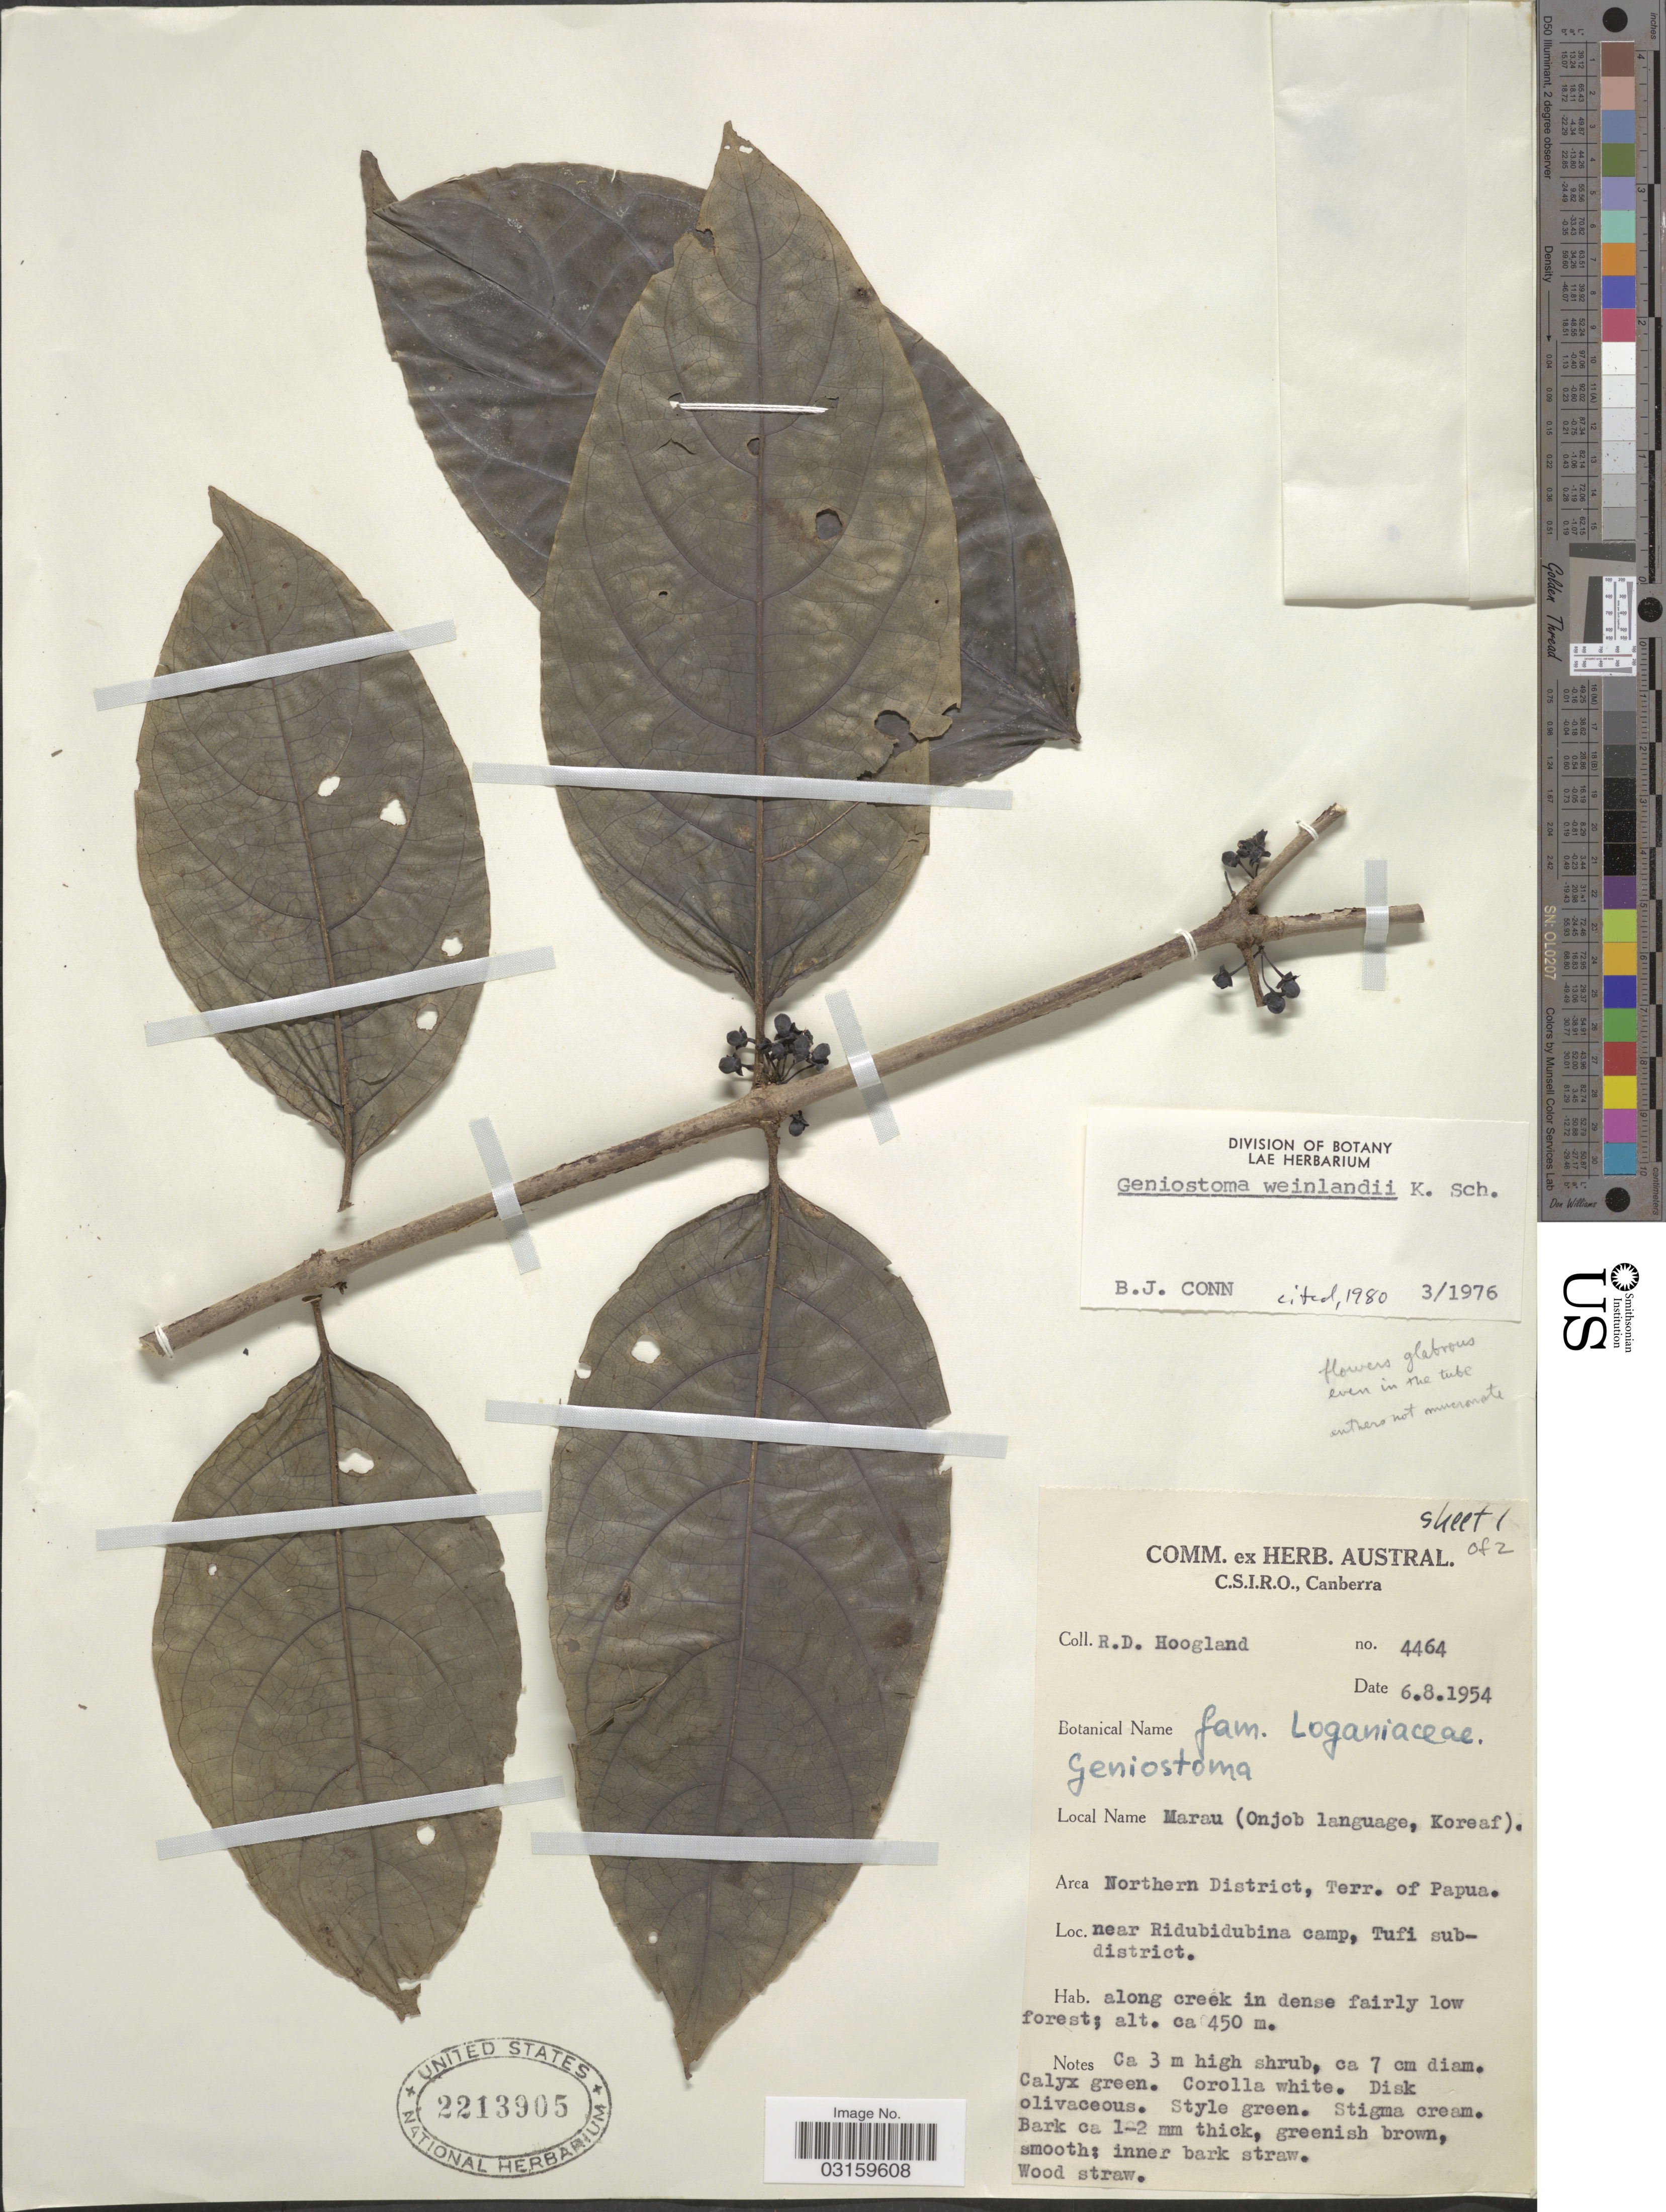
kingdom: Plantae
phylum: Tracheophyta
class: Magnoliopsida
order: Gentianales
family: Loganiaceae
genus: Geniostoma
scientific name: Geniostoma weinlandii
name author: K. Schum.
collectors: R. D. Hoogland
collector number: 4464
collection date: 1954-08-06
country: Papua New Guinea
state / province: Northern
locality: Area Northern District, Terr. of Papua. Near Ridubidubina camp, Tufi subdistrict.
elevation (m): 450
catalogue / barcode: US 2213905